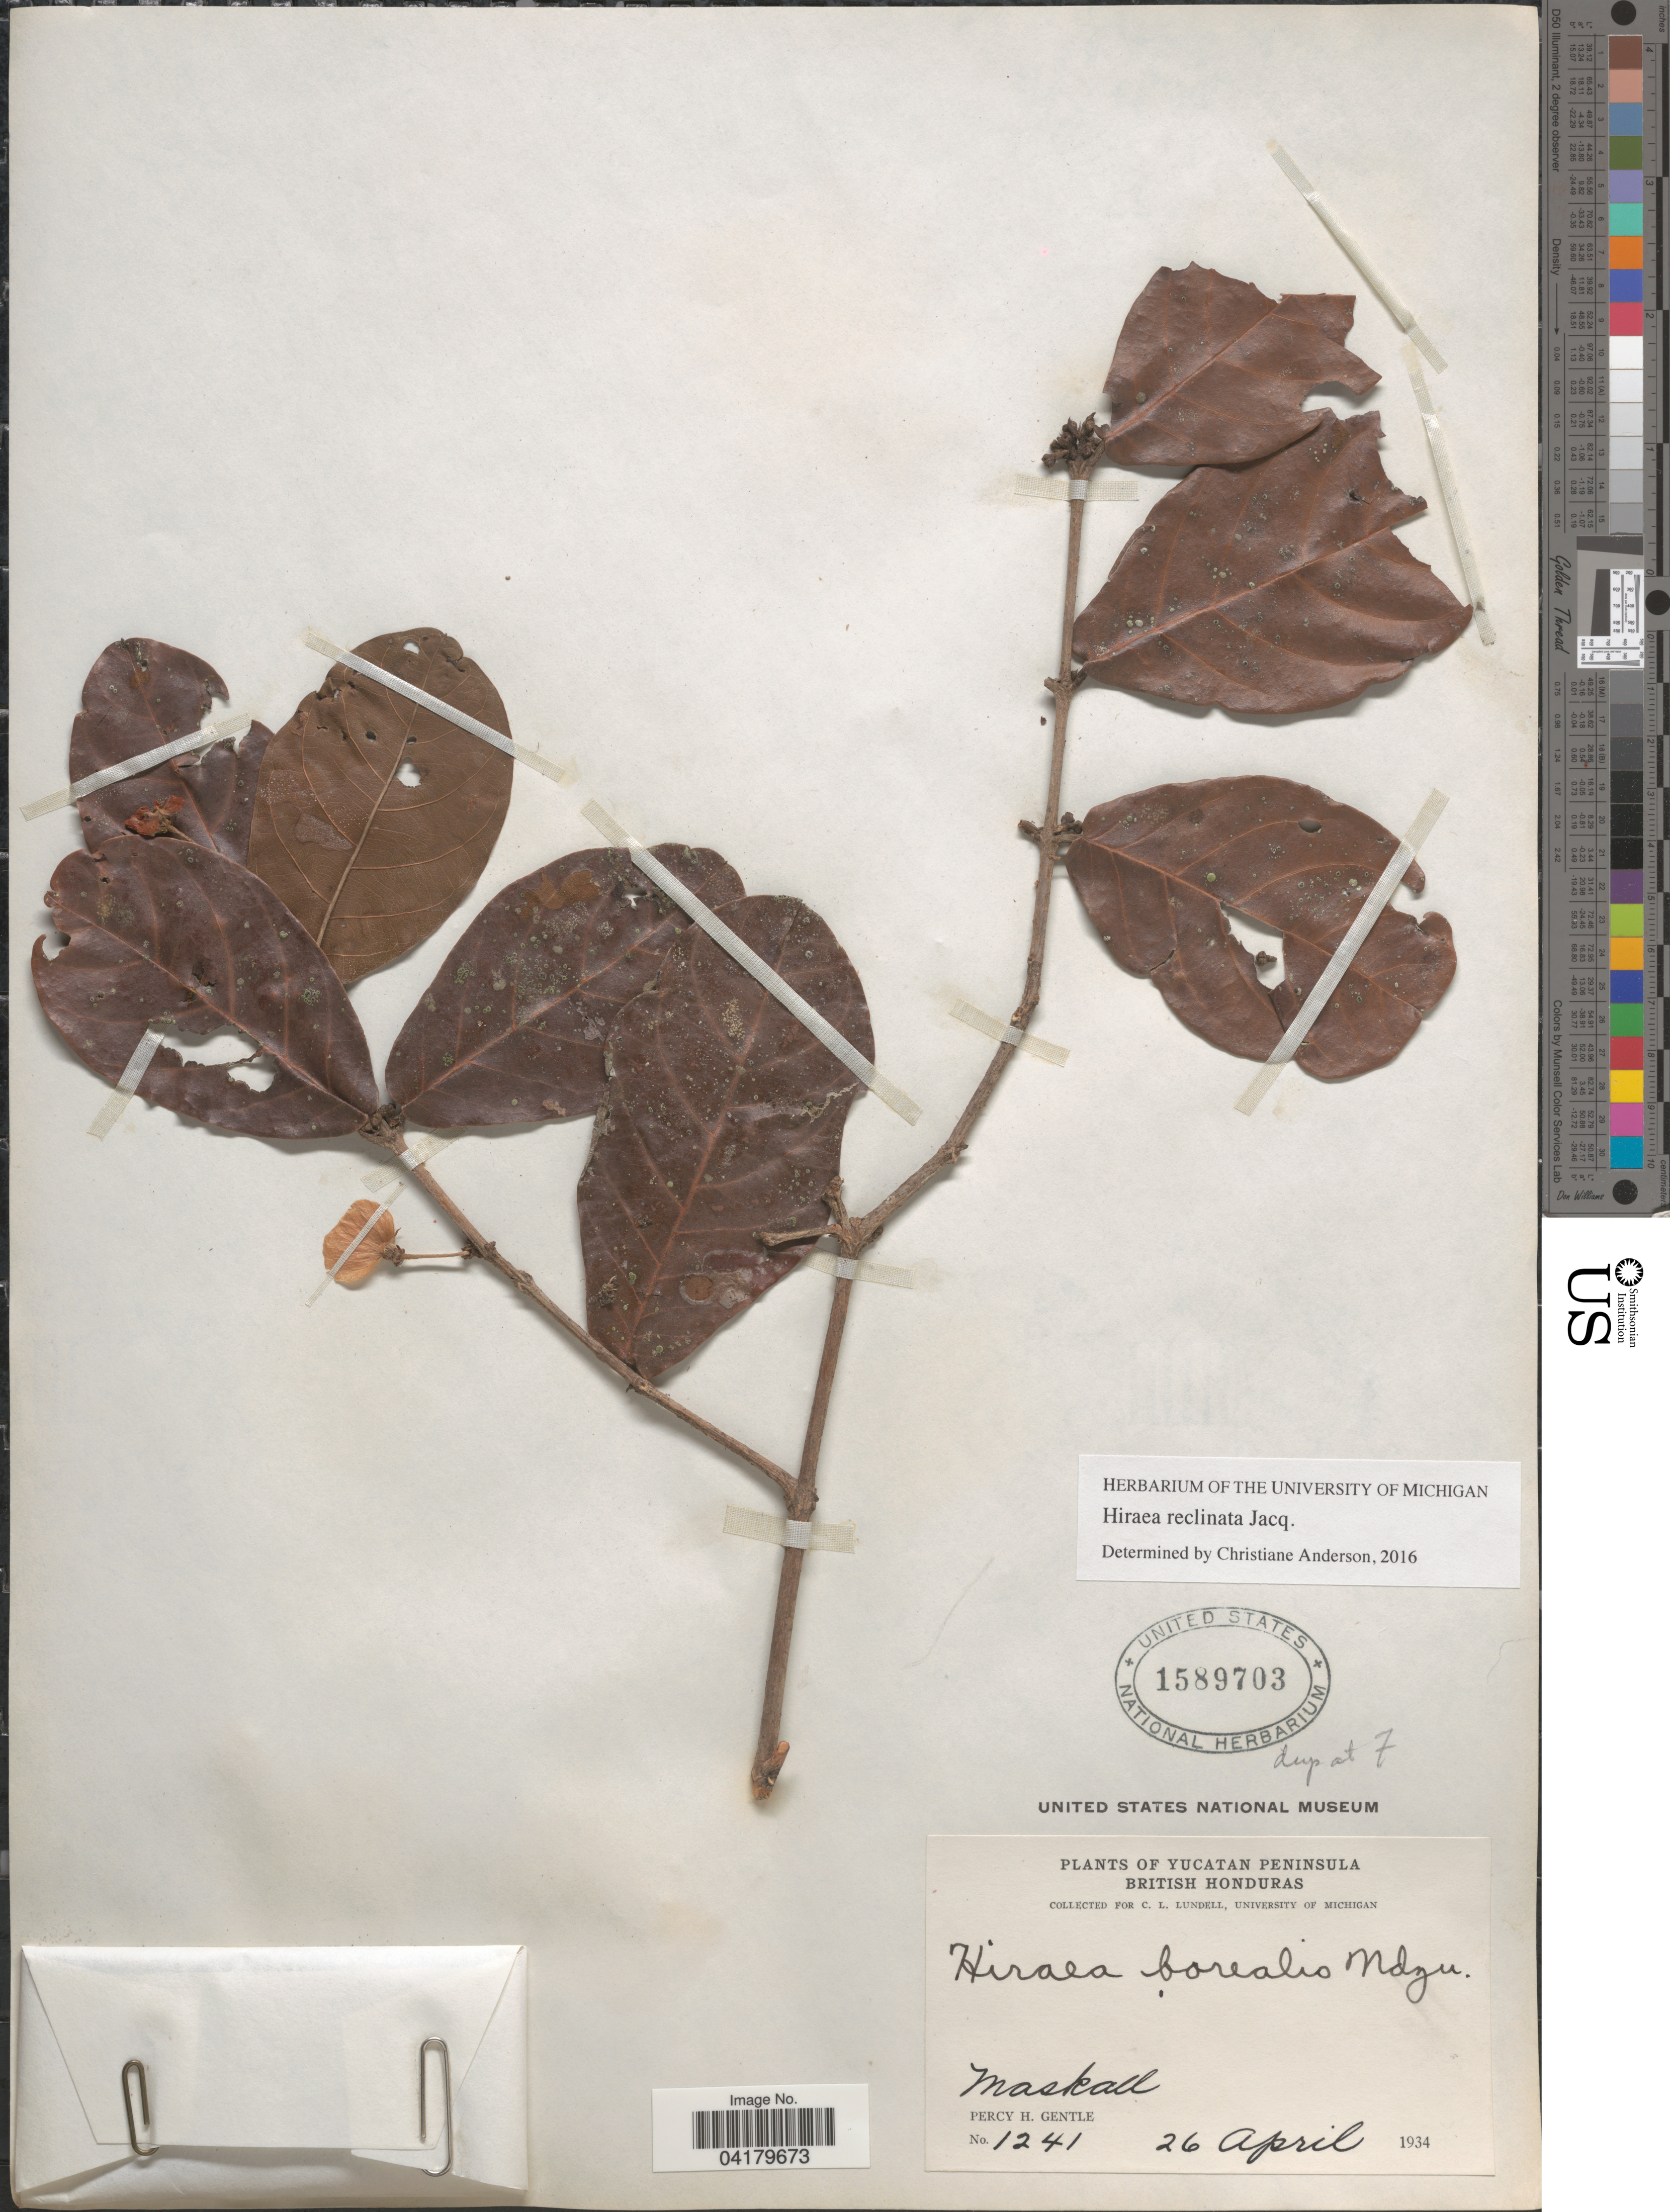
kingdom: Plantae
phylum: Tracheophyta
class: Magnoliopsida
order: Malpighiales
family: Malpighiaceae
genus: Hiraea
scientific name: Hiraea reclinata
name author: Jacq.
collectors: C. L. Lundell & P. H. Gentle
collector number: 1241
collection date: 1934-04-26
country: Belize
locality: Yucatan Peninsula. British Honduras. Maskall.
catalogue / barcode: US 1589703